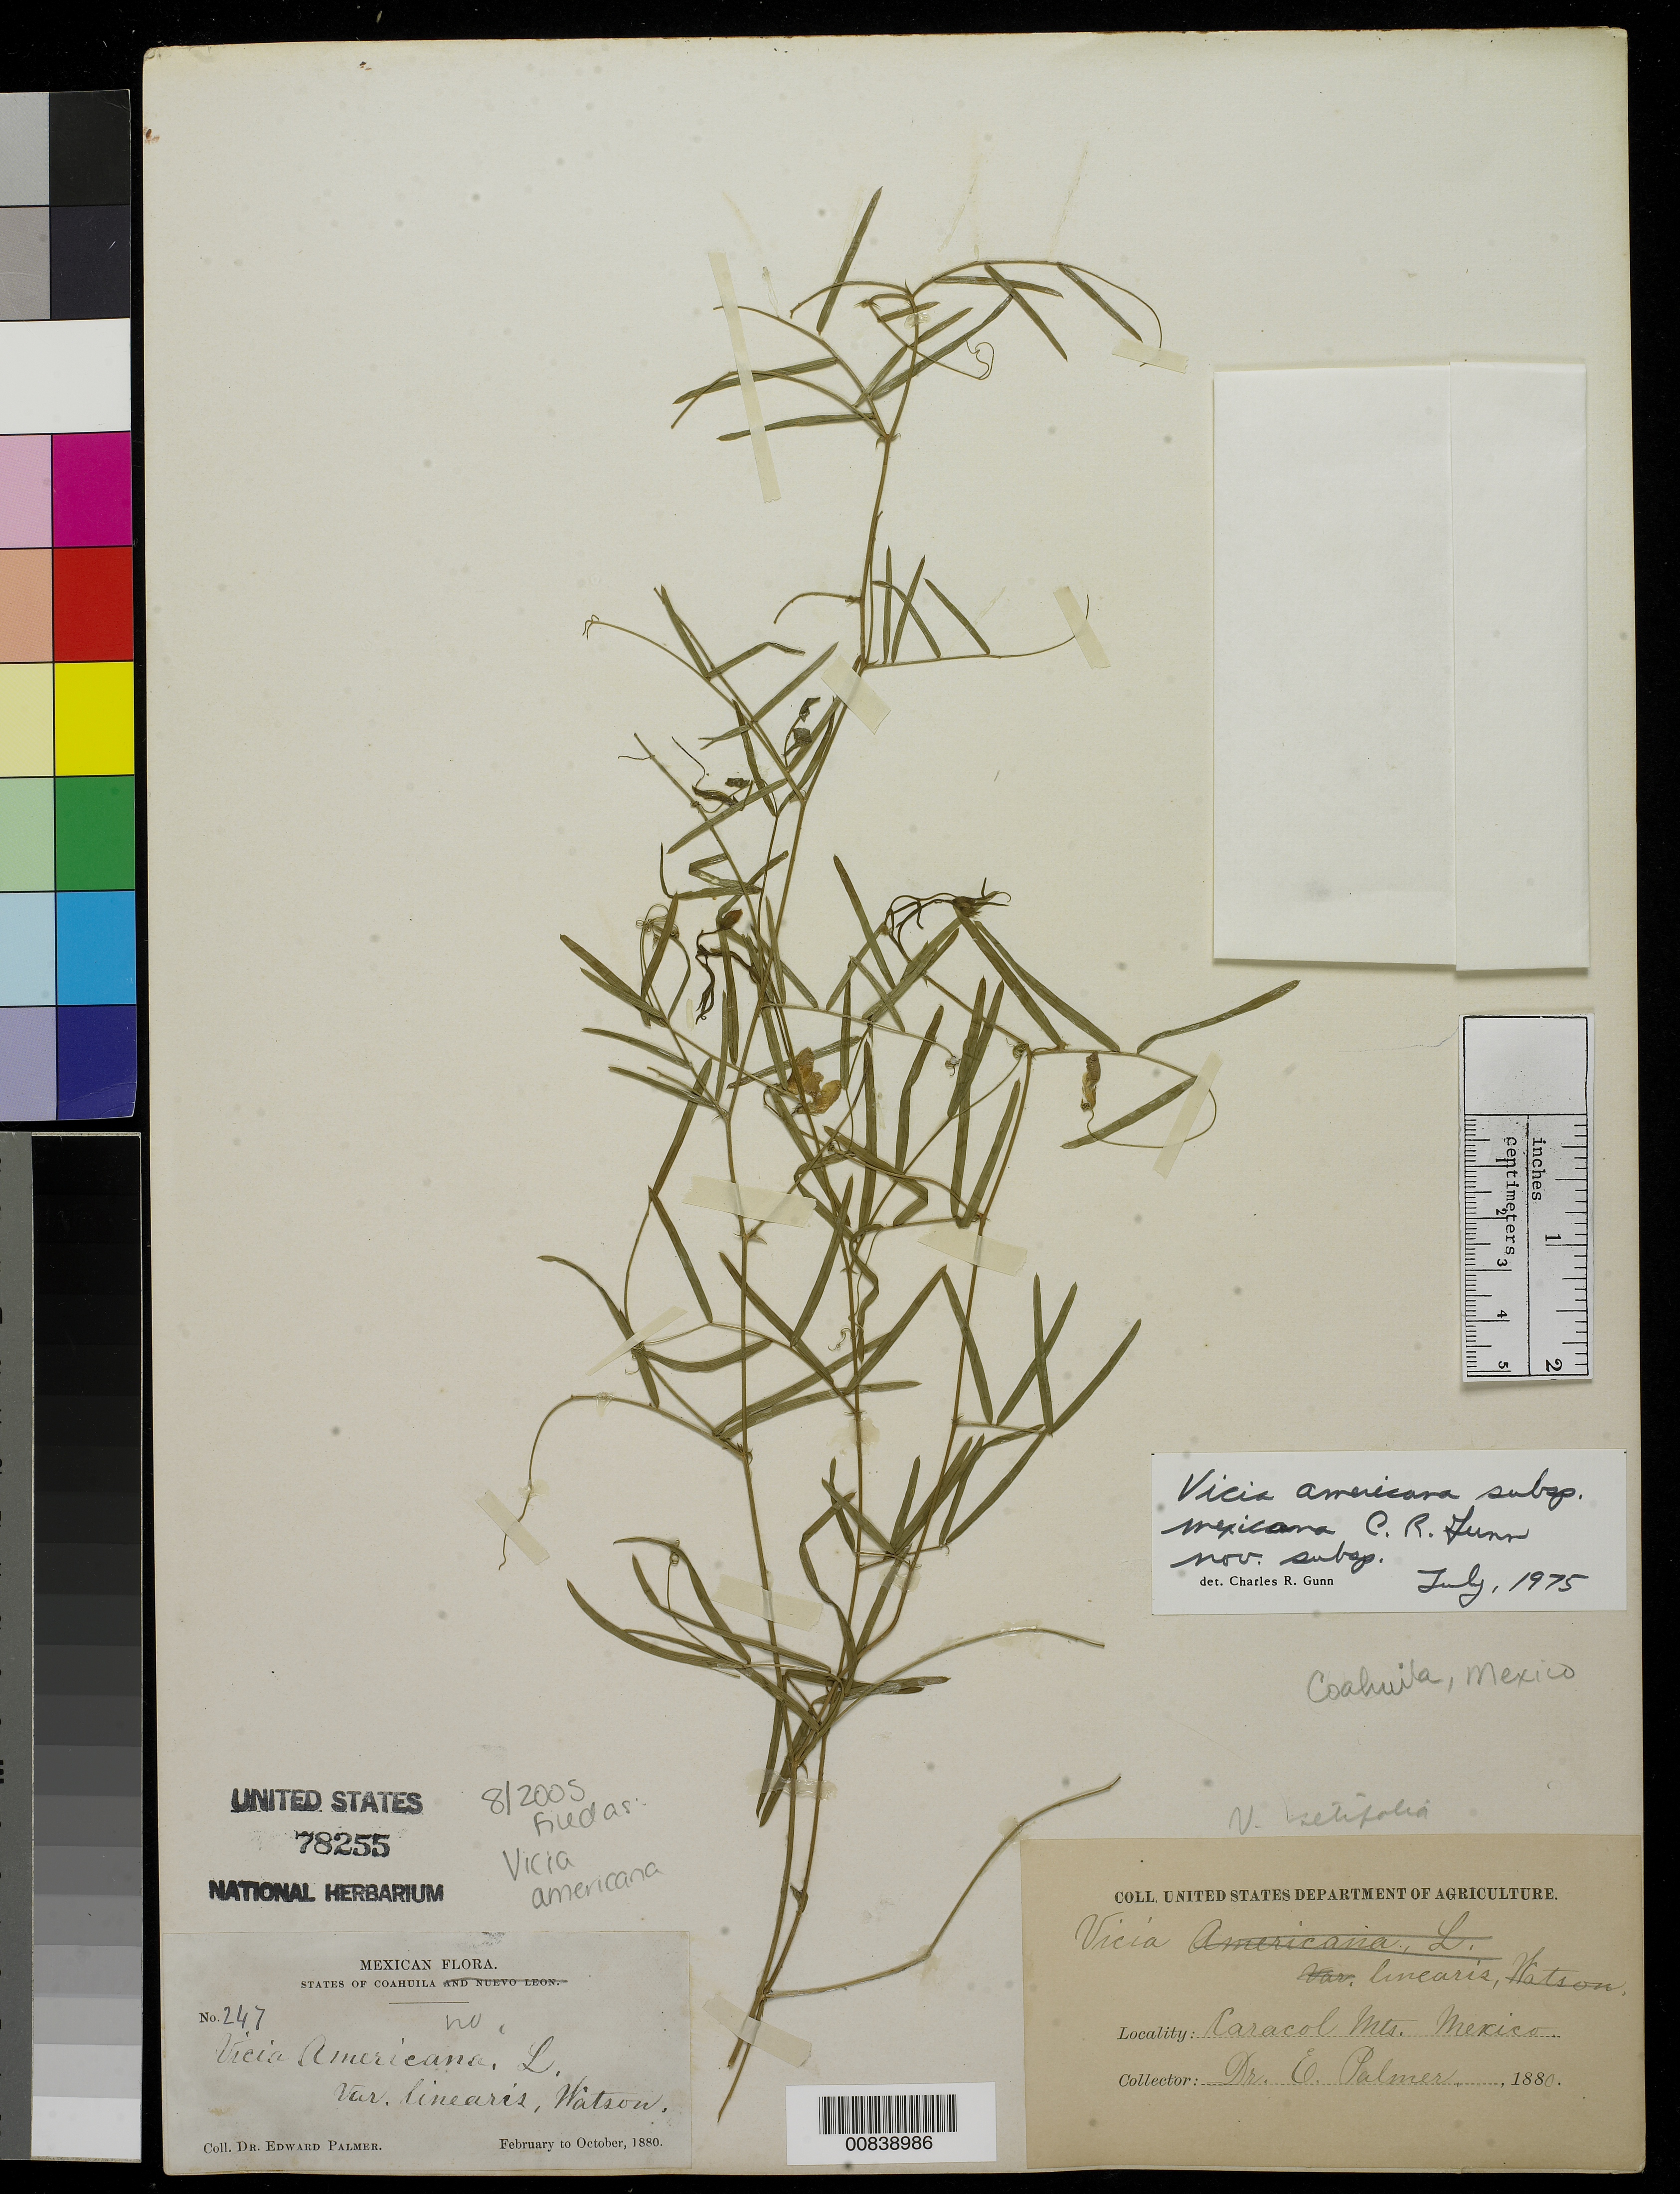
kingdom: Plantae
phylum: Tracheophyta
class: Magnoliopsida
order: Fabales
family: Fabaceae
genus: Vicia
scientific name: Vicia americana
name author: Muhl. ex Willd.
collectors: E. Palmer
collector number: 247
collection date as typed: Feb 1880 to -- Oct 1880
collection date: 1880-02/1880-10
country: Mexico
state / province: Coahuila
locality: Caracol Mts., Coahuila.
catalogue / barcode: US 78255